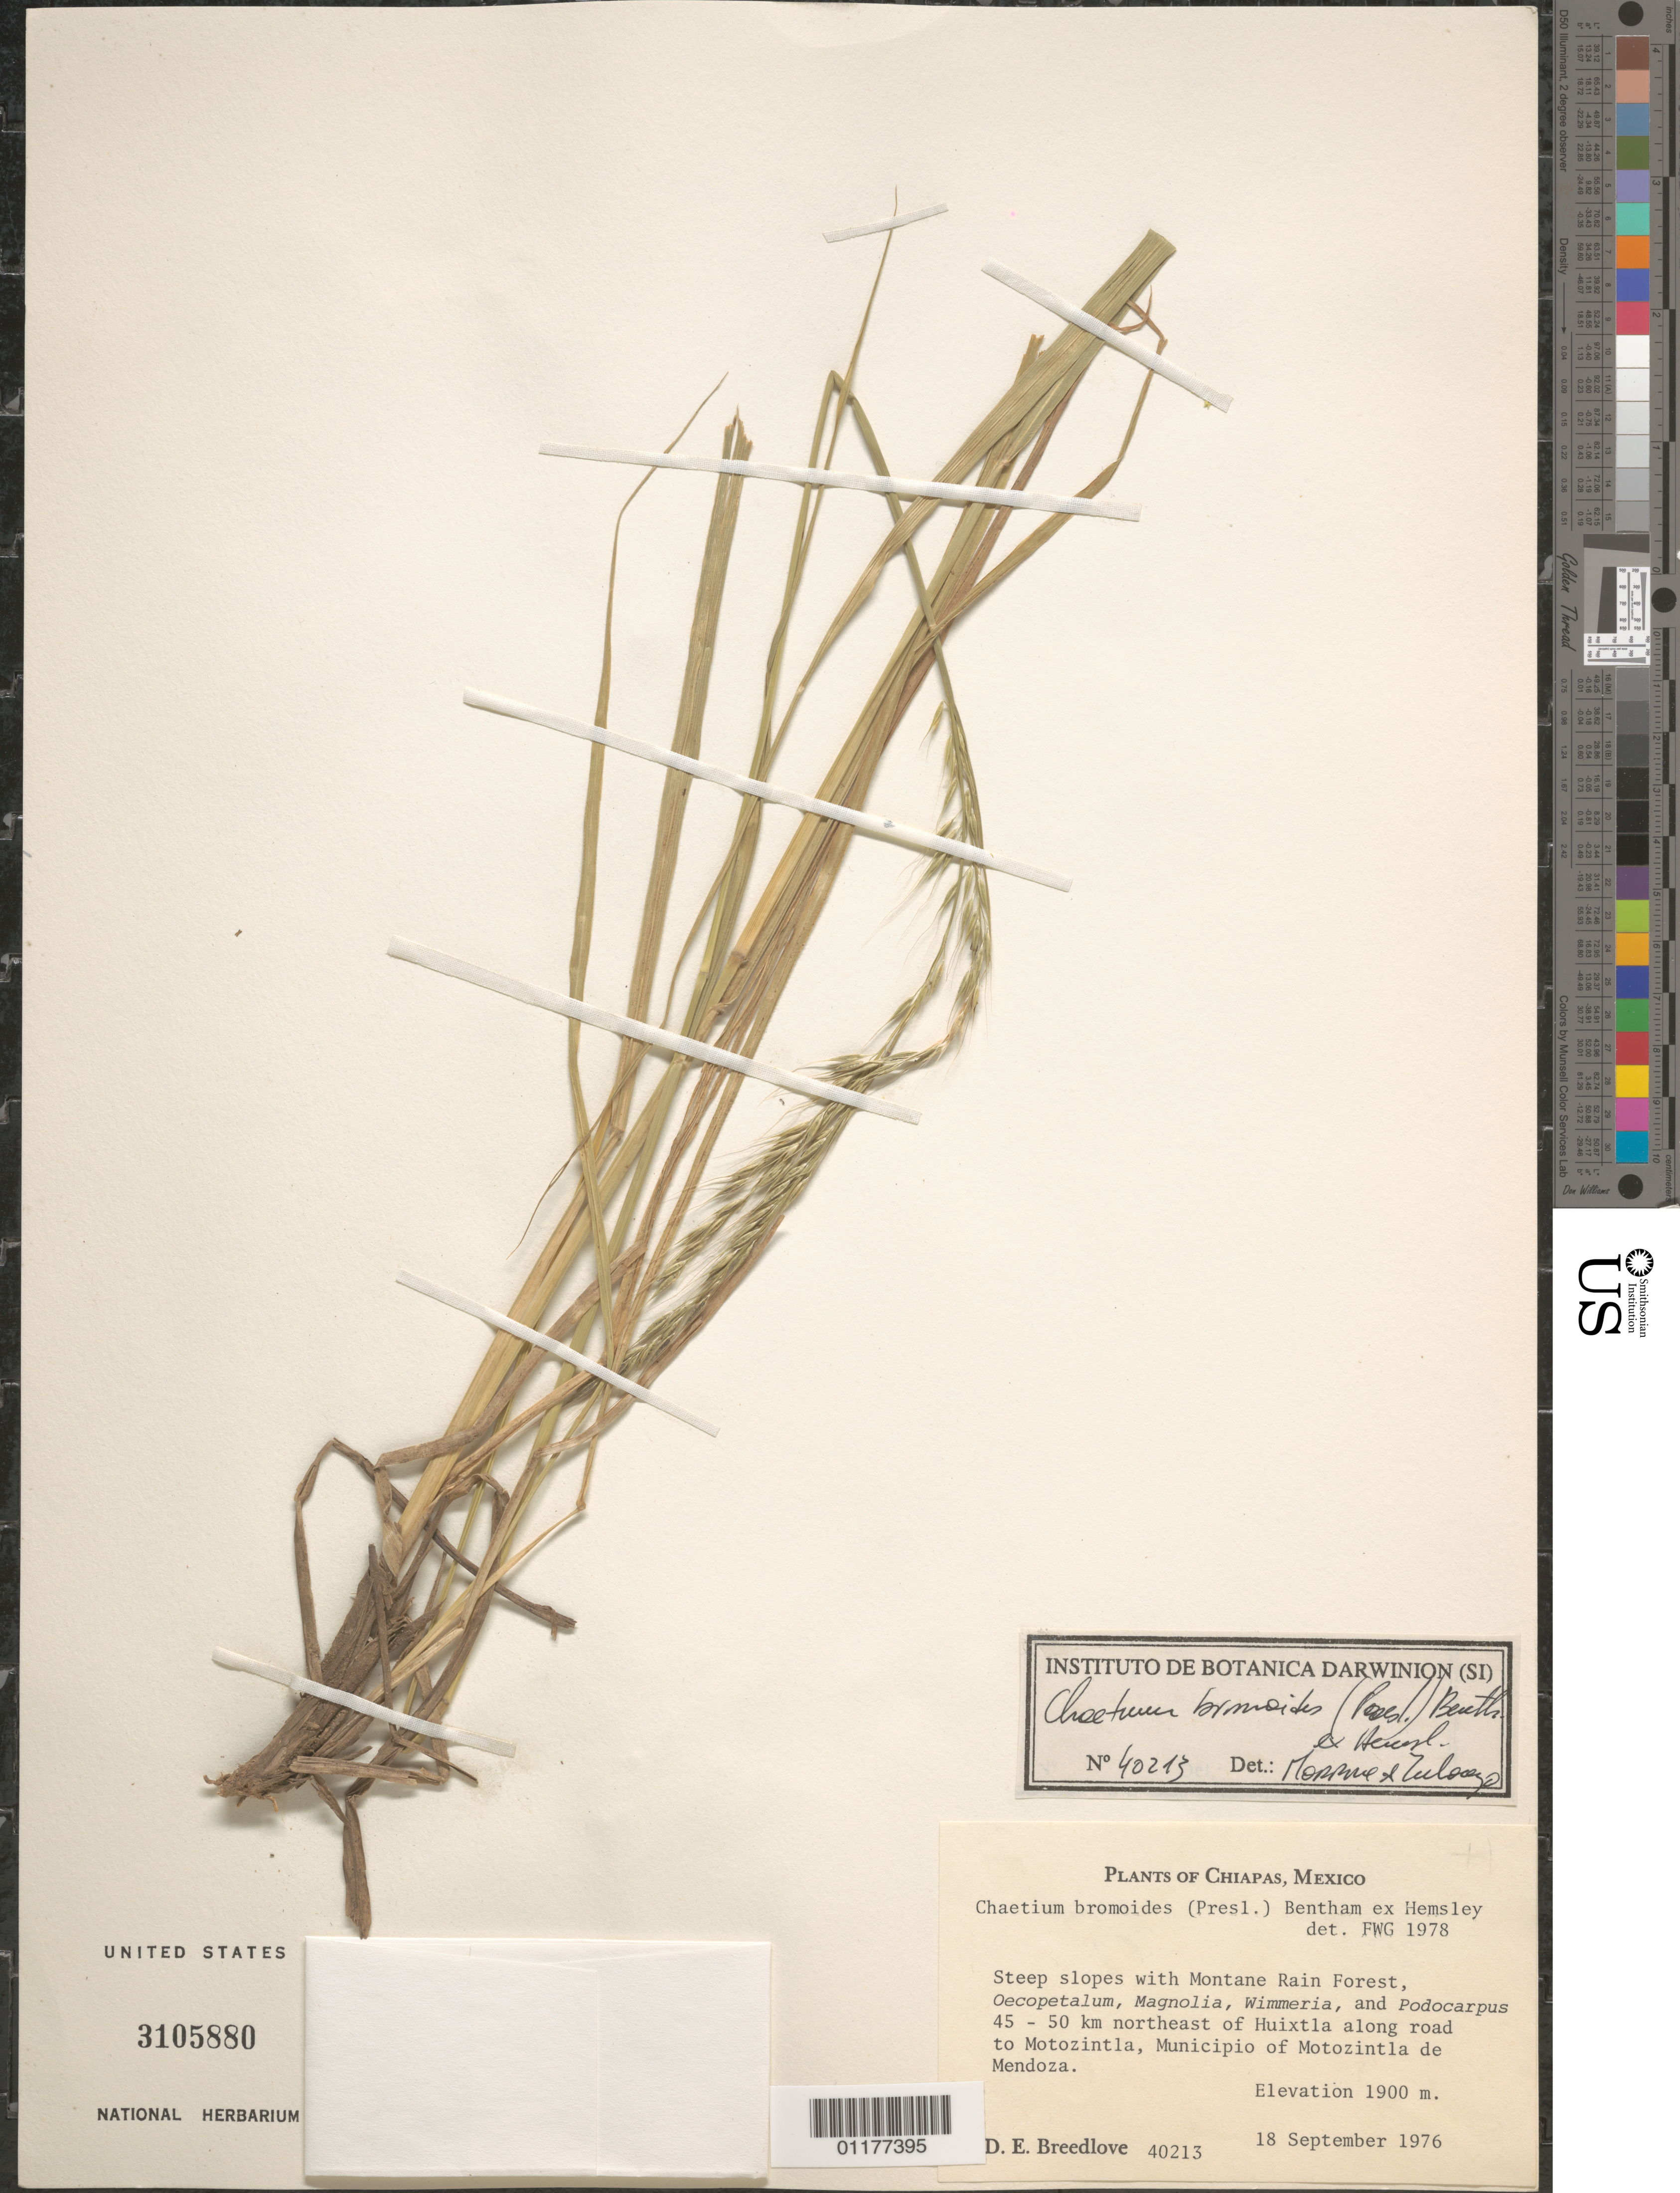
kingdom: Plantae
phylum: Tracheophyta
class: Liliopsida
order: Poales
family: Poaceae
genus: Chaetium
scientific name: Chaetium bromoides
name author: (J. Presl) Benth. ex Hemsl.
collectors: D. E. Breedlove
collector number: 40213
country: Mexico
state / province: Chiapas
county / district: Motozintla de Mendoza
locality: NE of Huixtla along road to Motozintla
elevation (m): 1900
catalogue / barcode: US 3105880